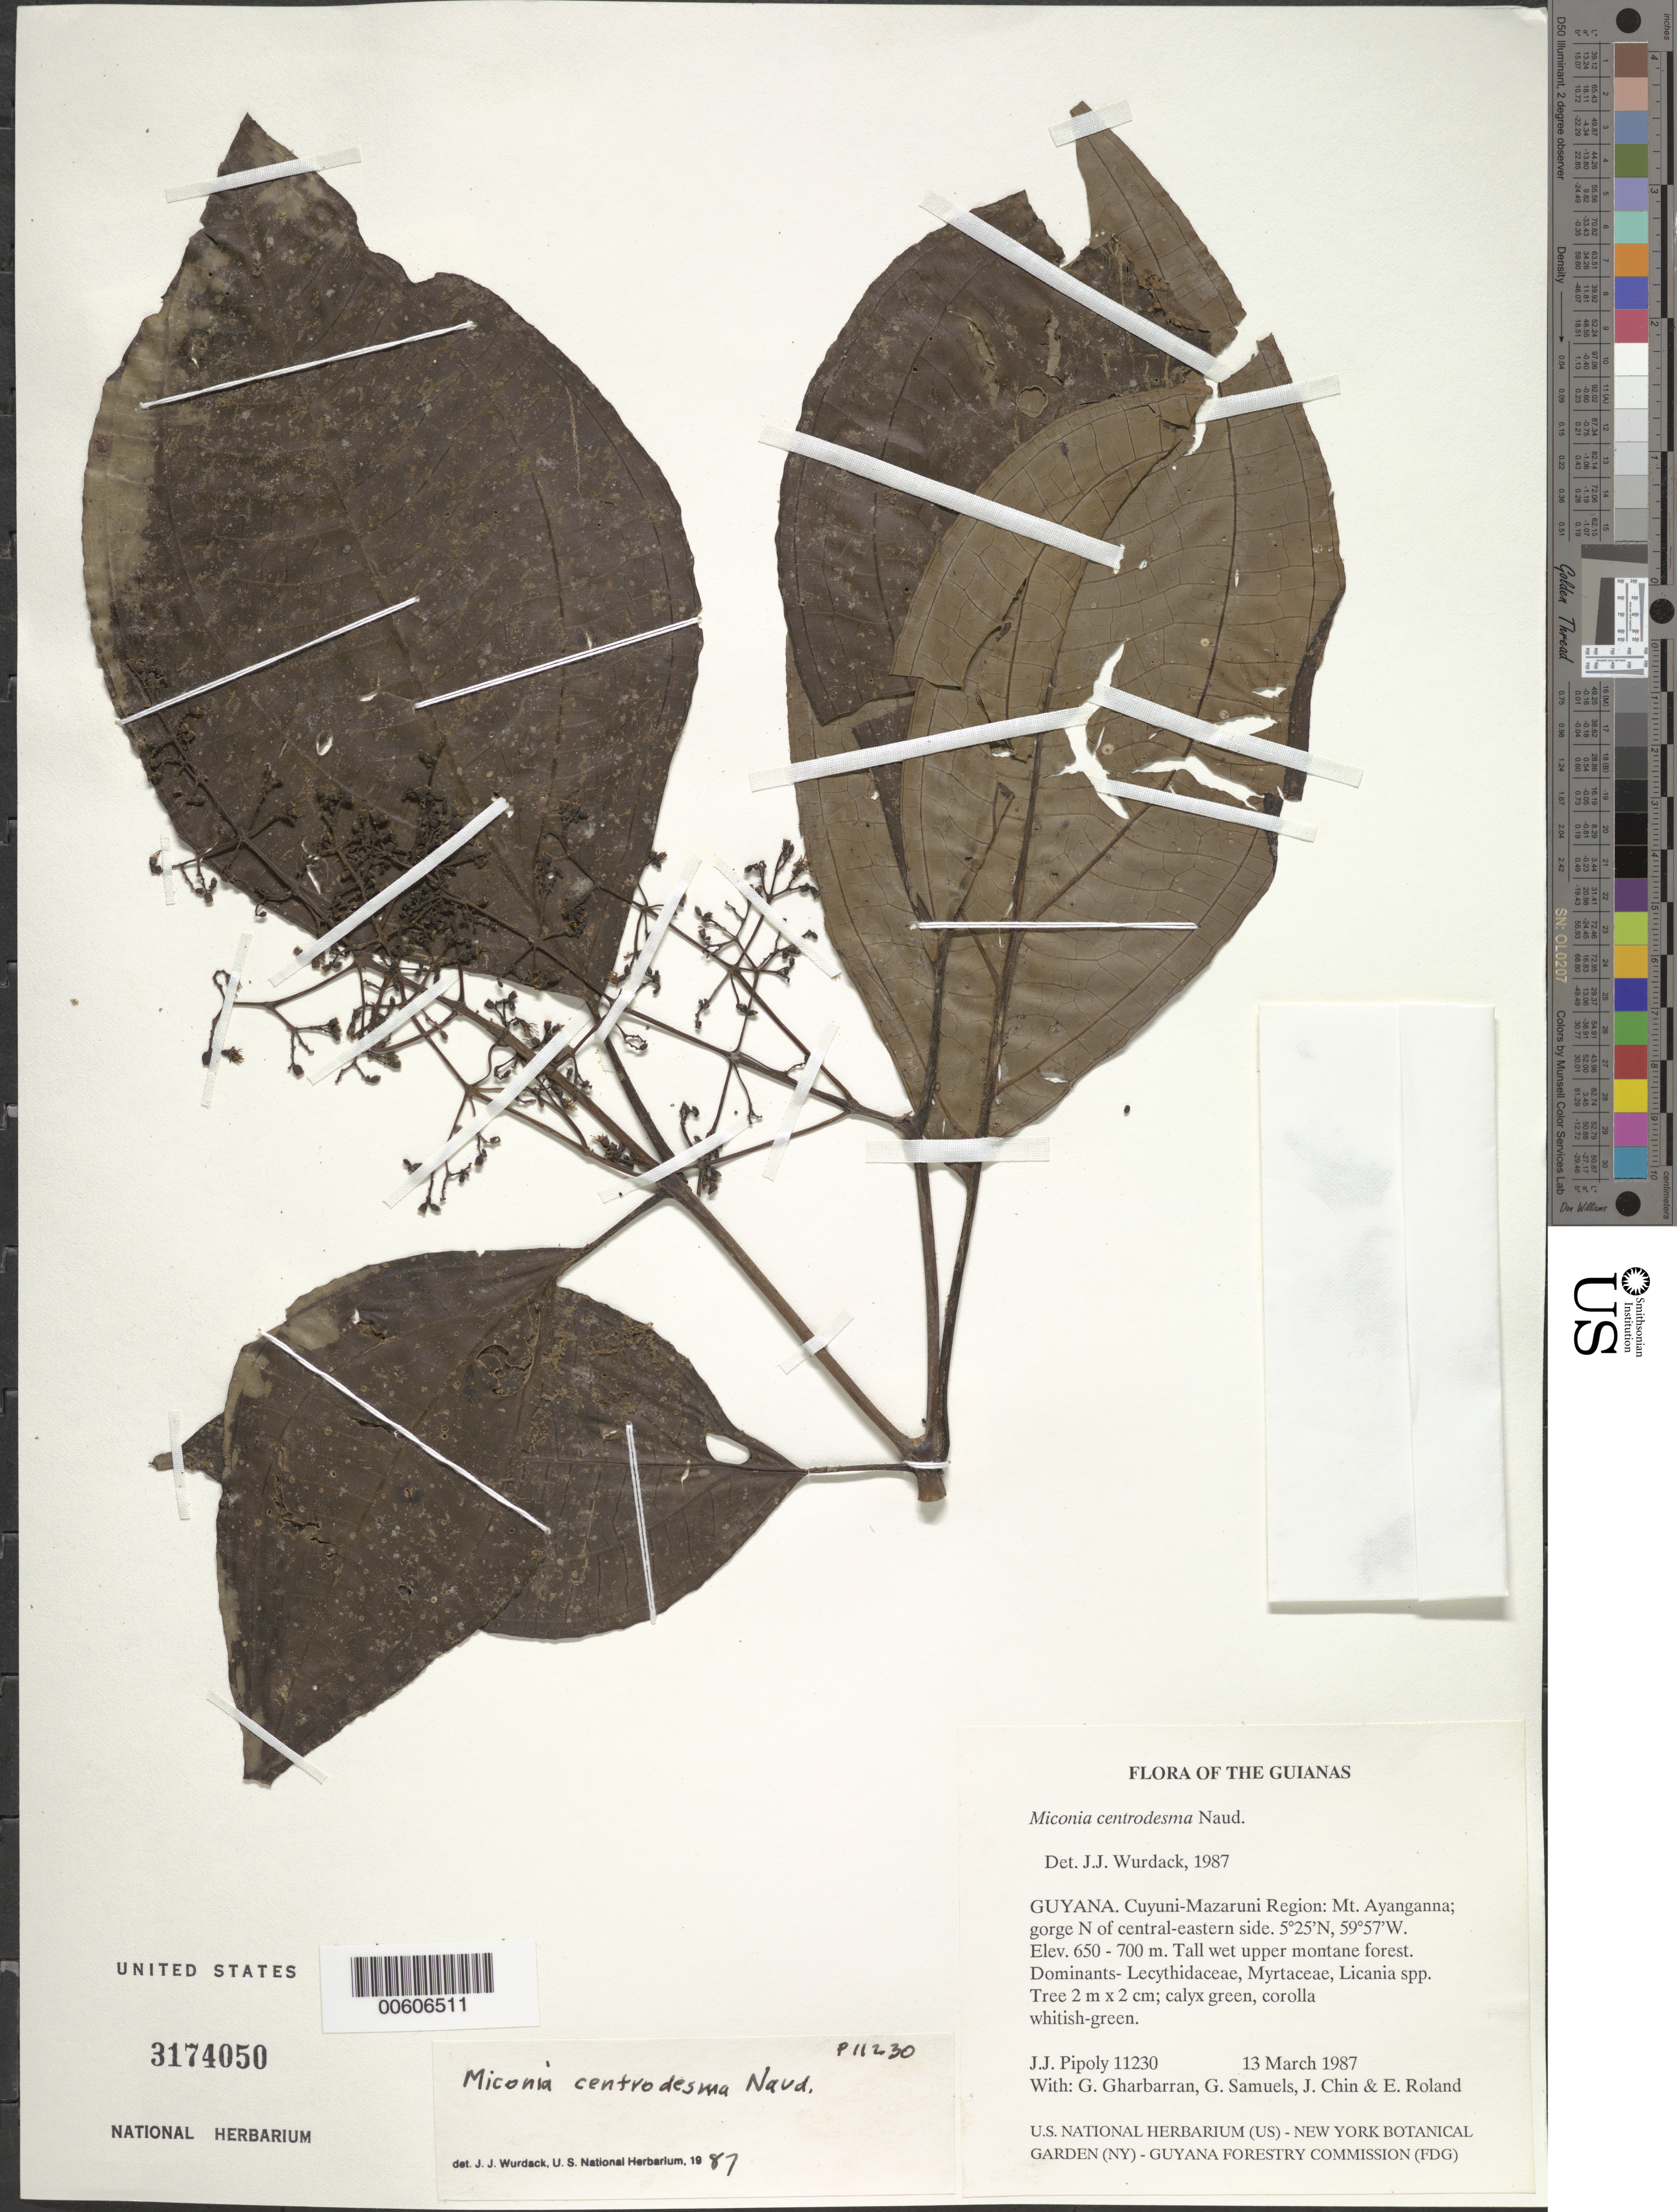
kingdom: Plantae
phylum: Tracheophyta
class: Magnoliopsida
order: Myrtales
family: Melastomataceae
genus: Miconia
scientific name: Miconia centrodesma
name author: Naudin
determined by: Wurdack, John J., (US), US (UNITED STATES)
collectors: J. J. Pipoly, G. Gharbarran, G. Samuels, J. Chin & E. Roland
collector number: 11230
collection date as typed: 13 March 1987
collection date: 1987-03-13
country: Guyana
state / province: Cuyuni-Mazaruni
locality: Mt. Ayanganna; gorge N of central-eastern side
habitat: Tall wet upper montane forest. Dominants: Lecythidaceae, Myrtaceae, Licania spp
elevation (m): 650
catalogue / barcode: US 3174050